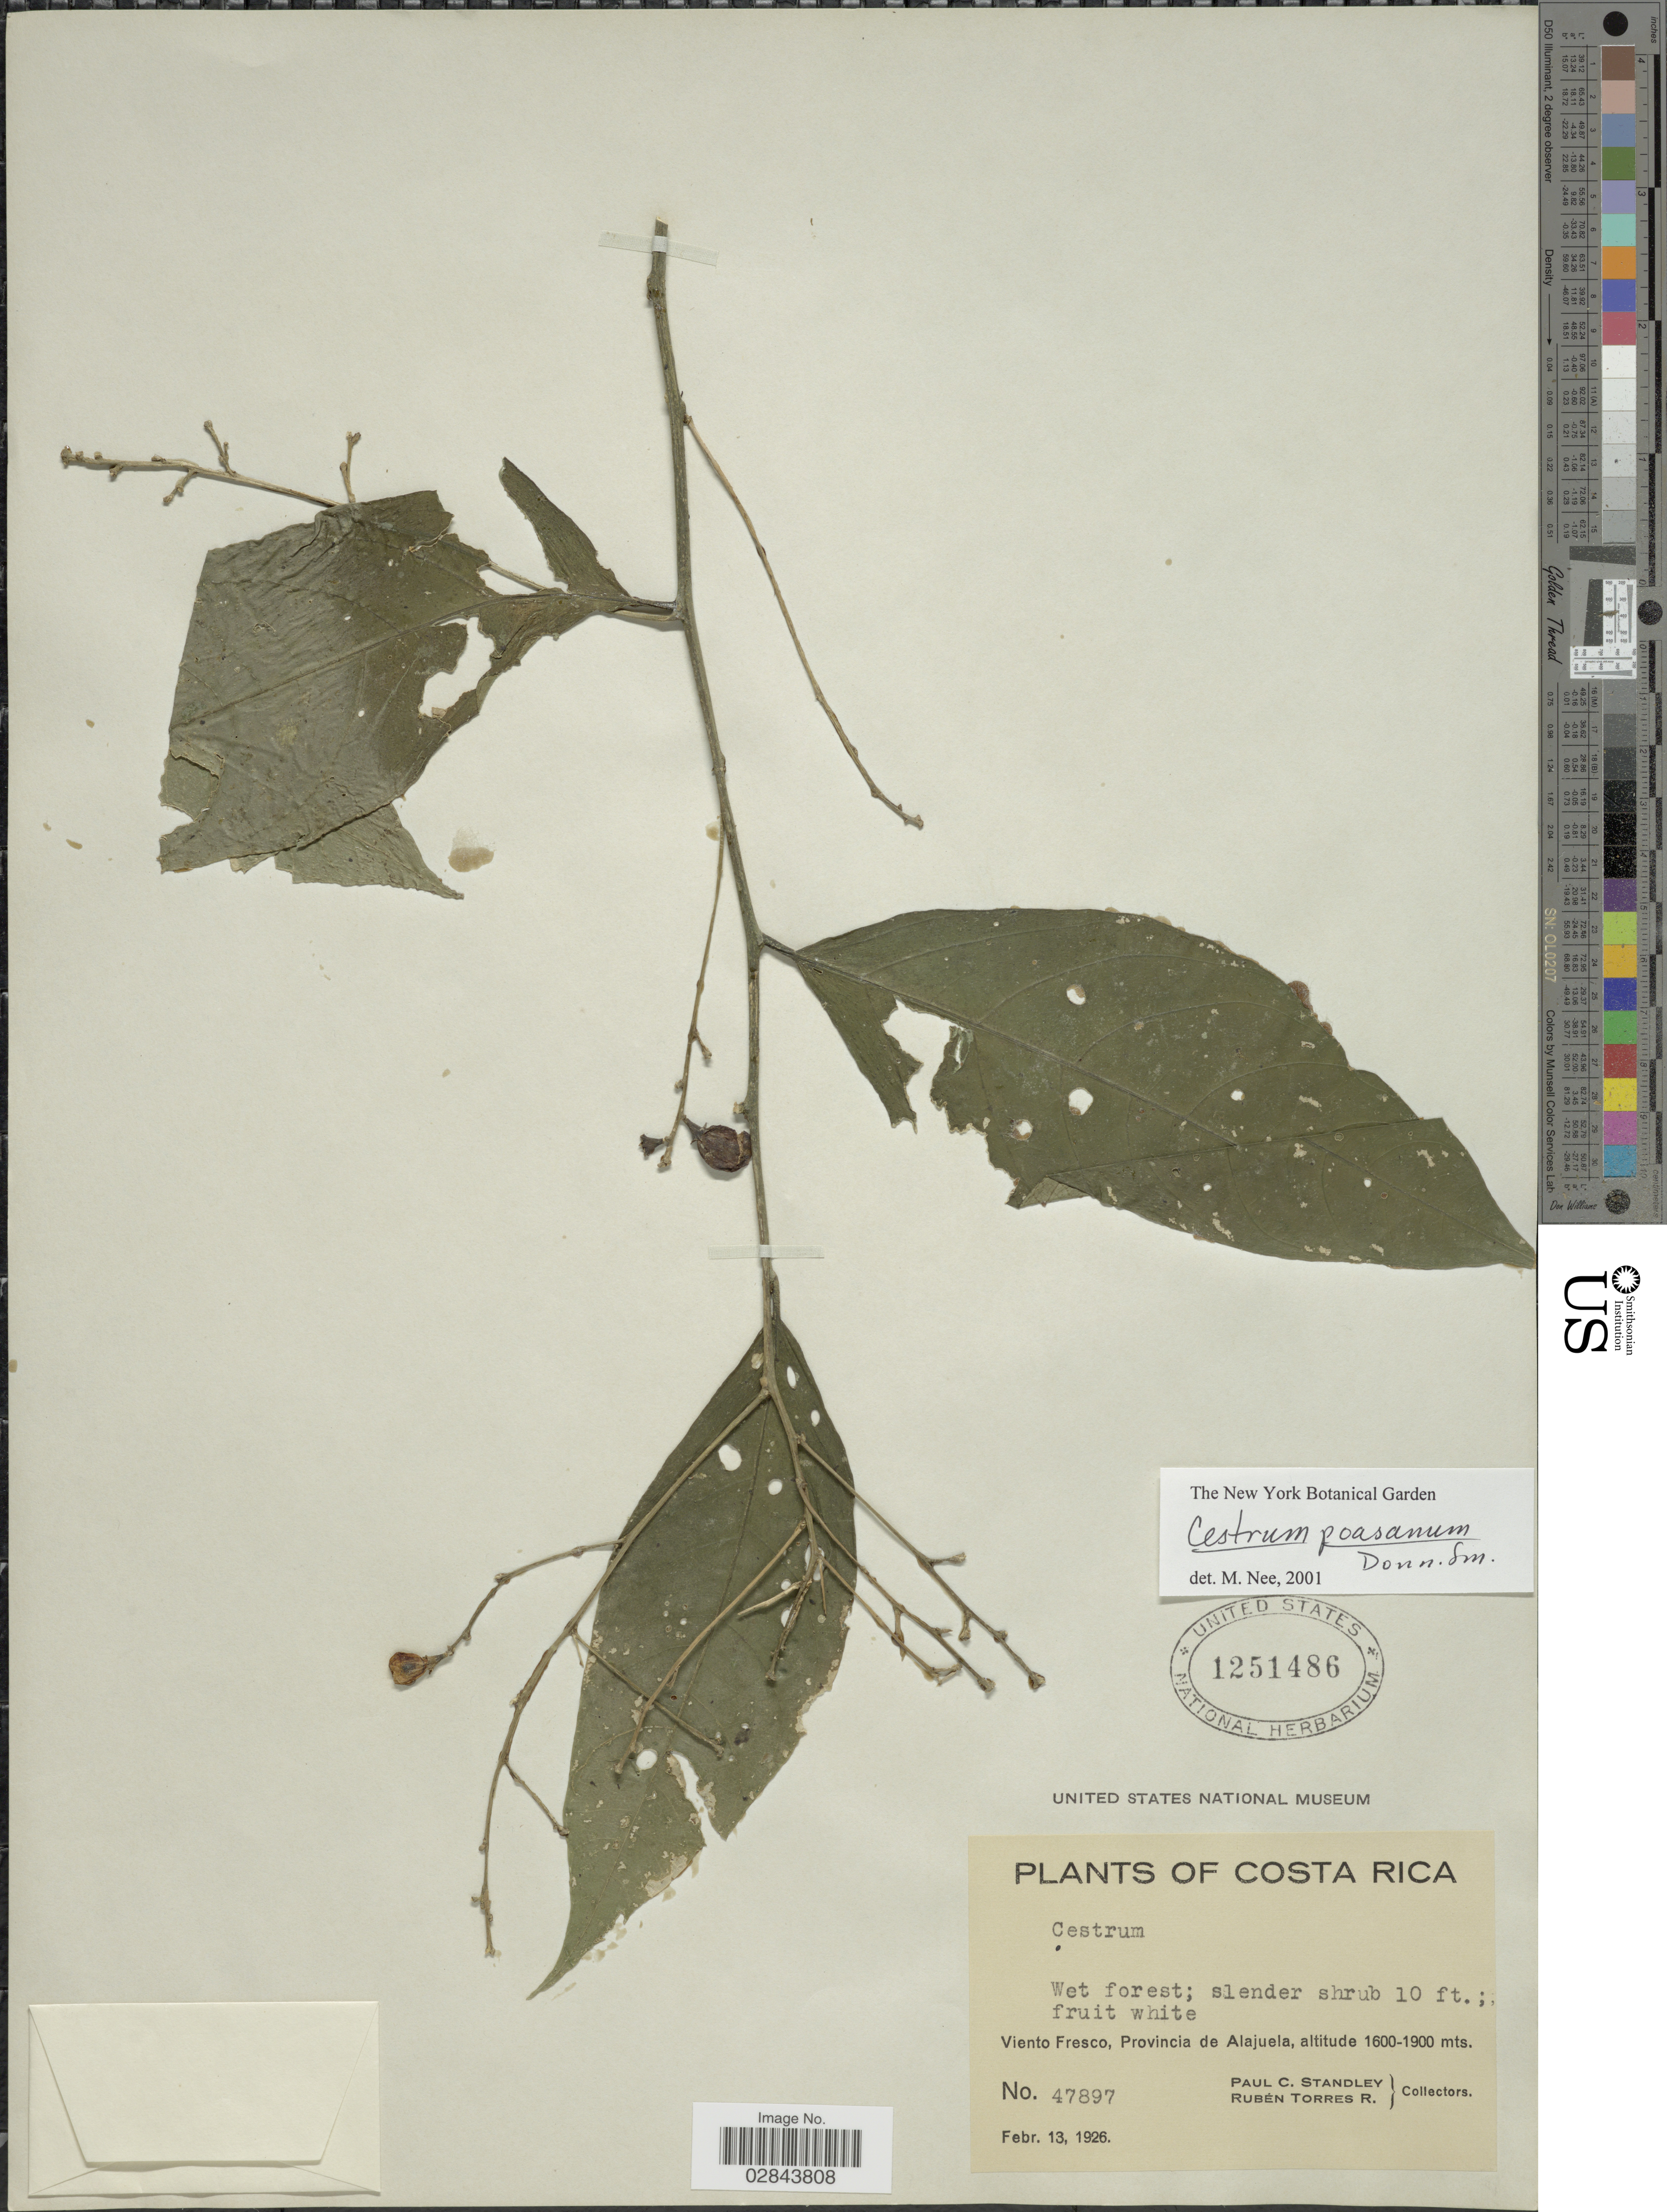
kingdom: Plantae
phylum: Tracheophyta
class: Magnoliopsida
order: Solanales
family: Solanaceae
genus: Cestrum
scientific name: Cestrum poasanum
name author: Donn. Sm.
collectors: P. C. Standley & R. Torres Rojas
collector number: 47897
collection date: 1926-02-13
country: Costa Rica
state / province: Alajuela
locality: Viento Fresco, Provincia de Alajuela.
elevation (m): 1600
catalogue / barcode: US 1251486